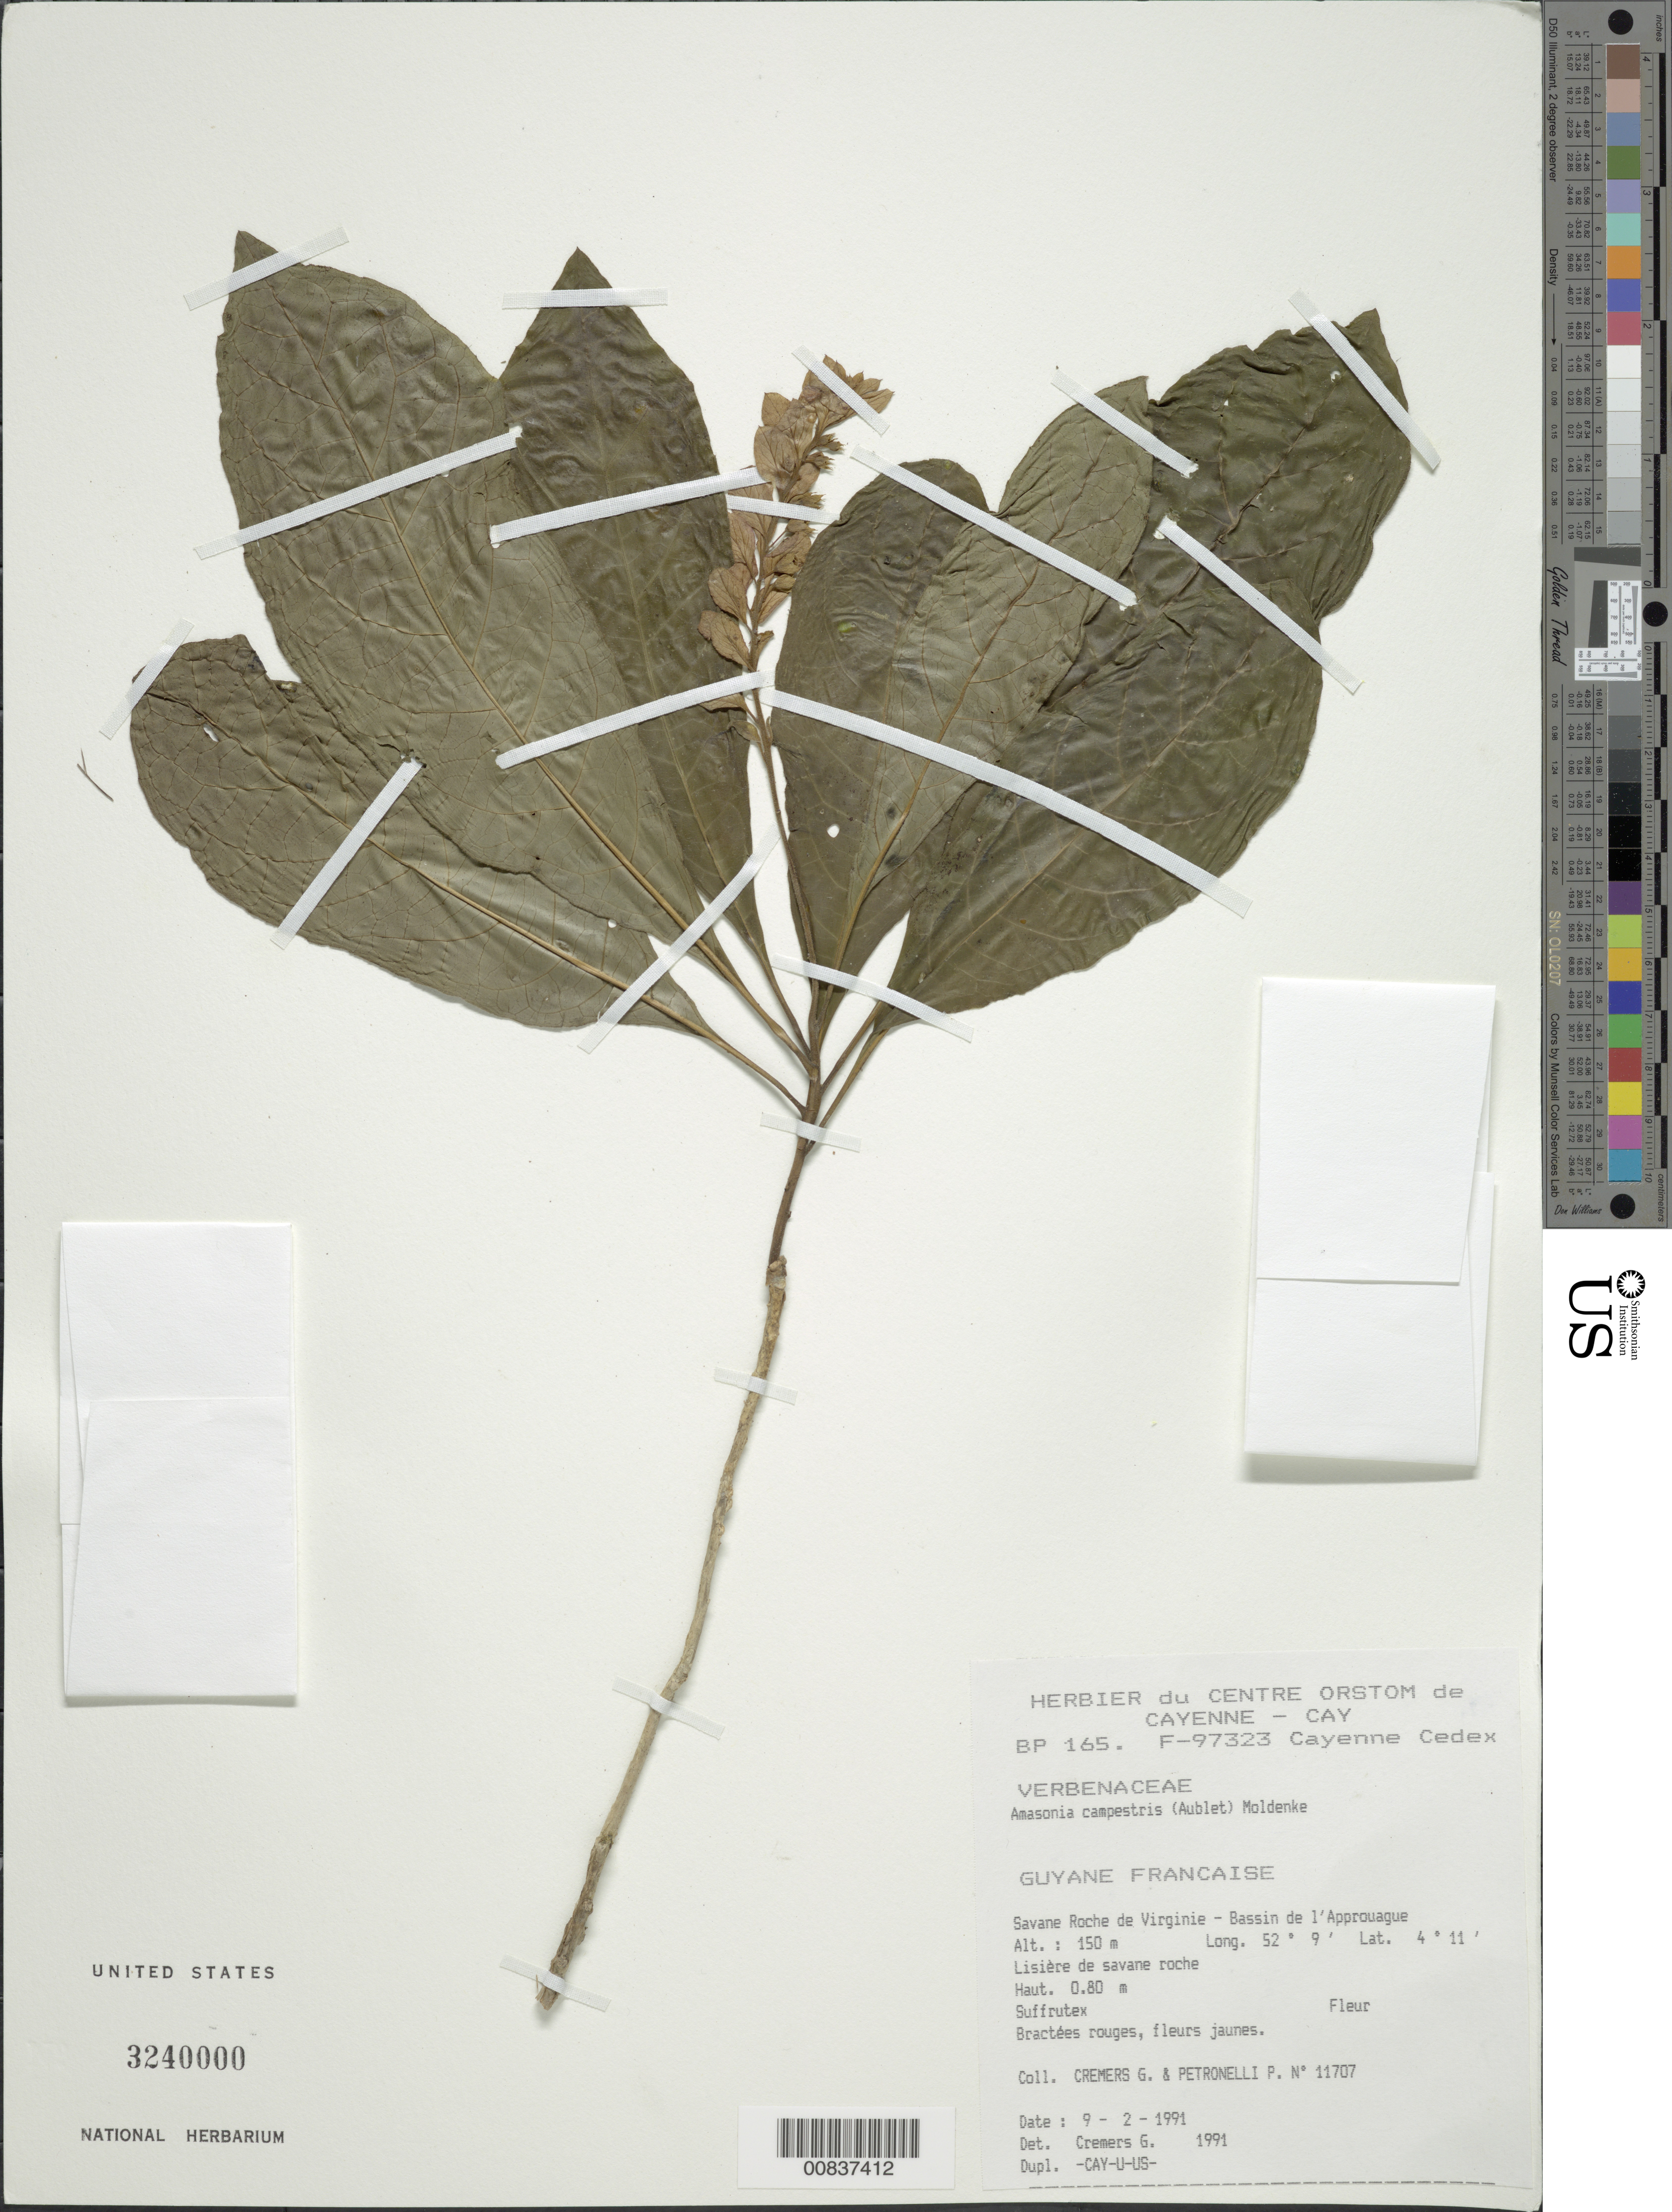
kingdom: Plantae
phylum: Tracheophyta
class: Magnoliopsida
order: Lamiales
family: Lamiaceae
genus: Amasonia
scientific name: Amasonia campestris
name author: (Aubl.) Moldenke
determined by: Cremers, Georges A.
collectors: G. Cremers & P. Petronelli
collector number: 11707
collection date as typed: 9-Feb-91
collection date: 1991-02-09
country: French Guiana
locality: Savane Roche de Virginie, Bassin de l'Approuague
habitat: Lisiere de savane roche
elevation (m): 150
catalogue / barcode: US 3240000